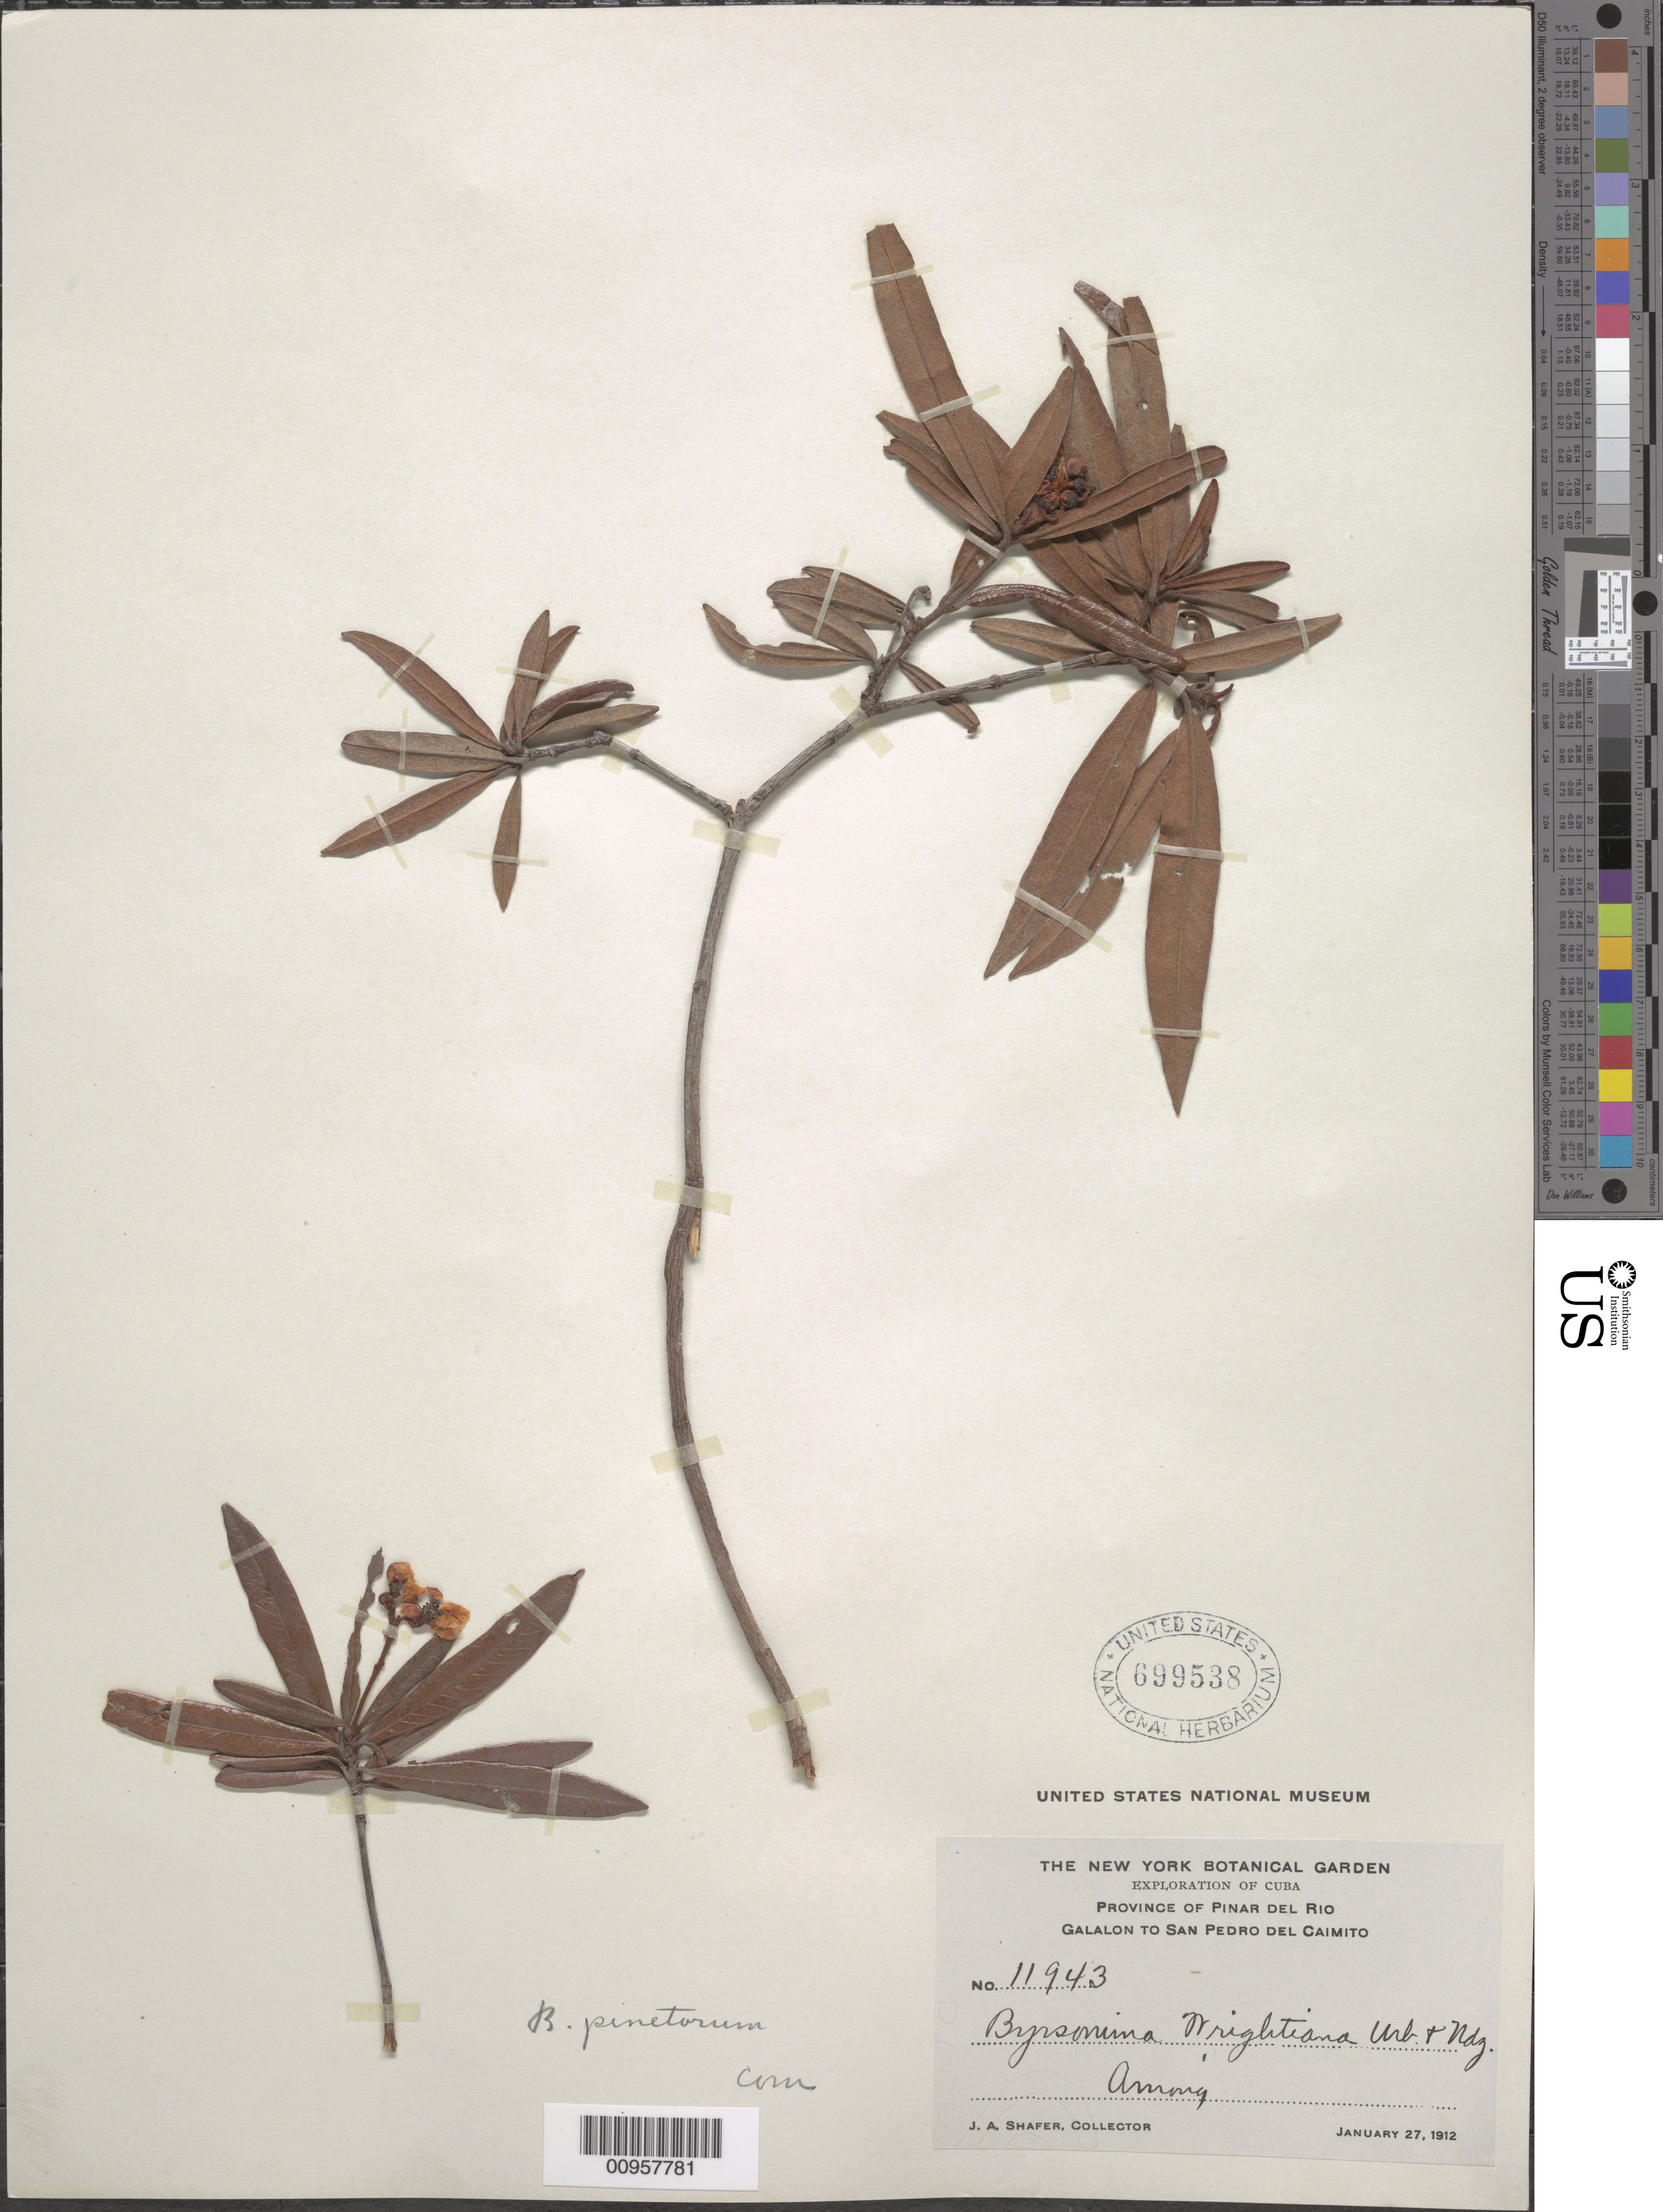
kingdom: Plantae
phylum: Tracheophyta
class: Magnoliopsida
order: Malpighiales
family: Malpighiaceae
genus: Byrsonima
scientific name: Byrsonima pinetorum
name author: C. Wright in Griseb.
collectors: J. A. Shafer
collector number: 11943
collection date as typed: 27 Jan 1912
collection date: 1912-01-27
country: Cuba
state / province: Pinar del Rio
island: Cuba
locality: Galalon to San Pedro del Caimito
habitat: Arroyo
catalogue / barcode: US 699538